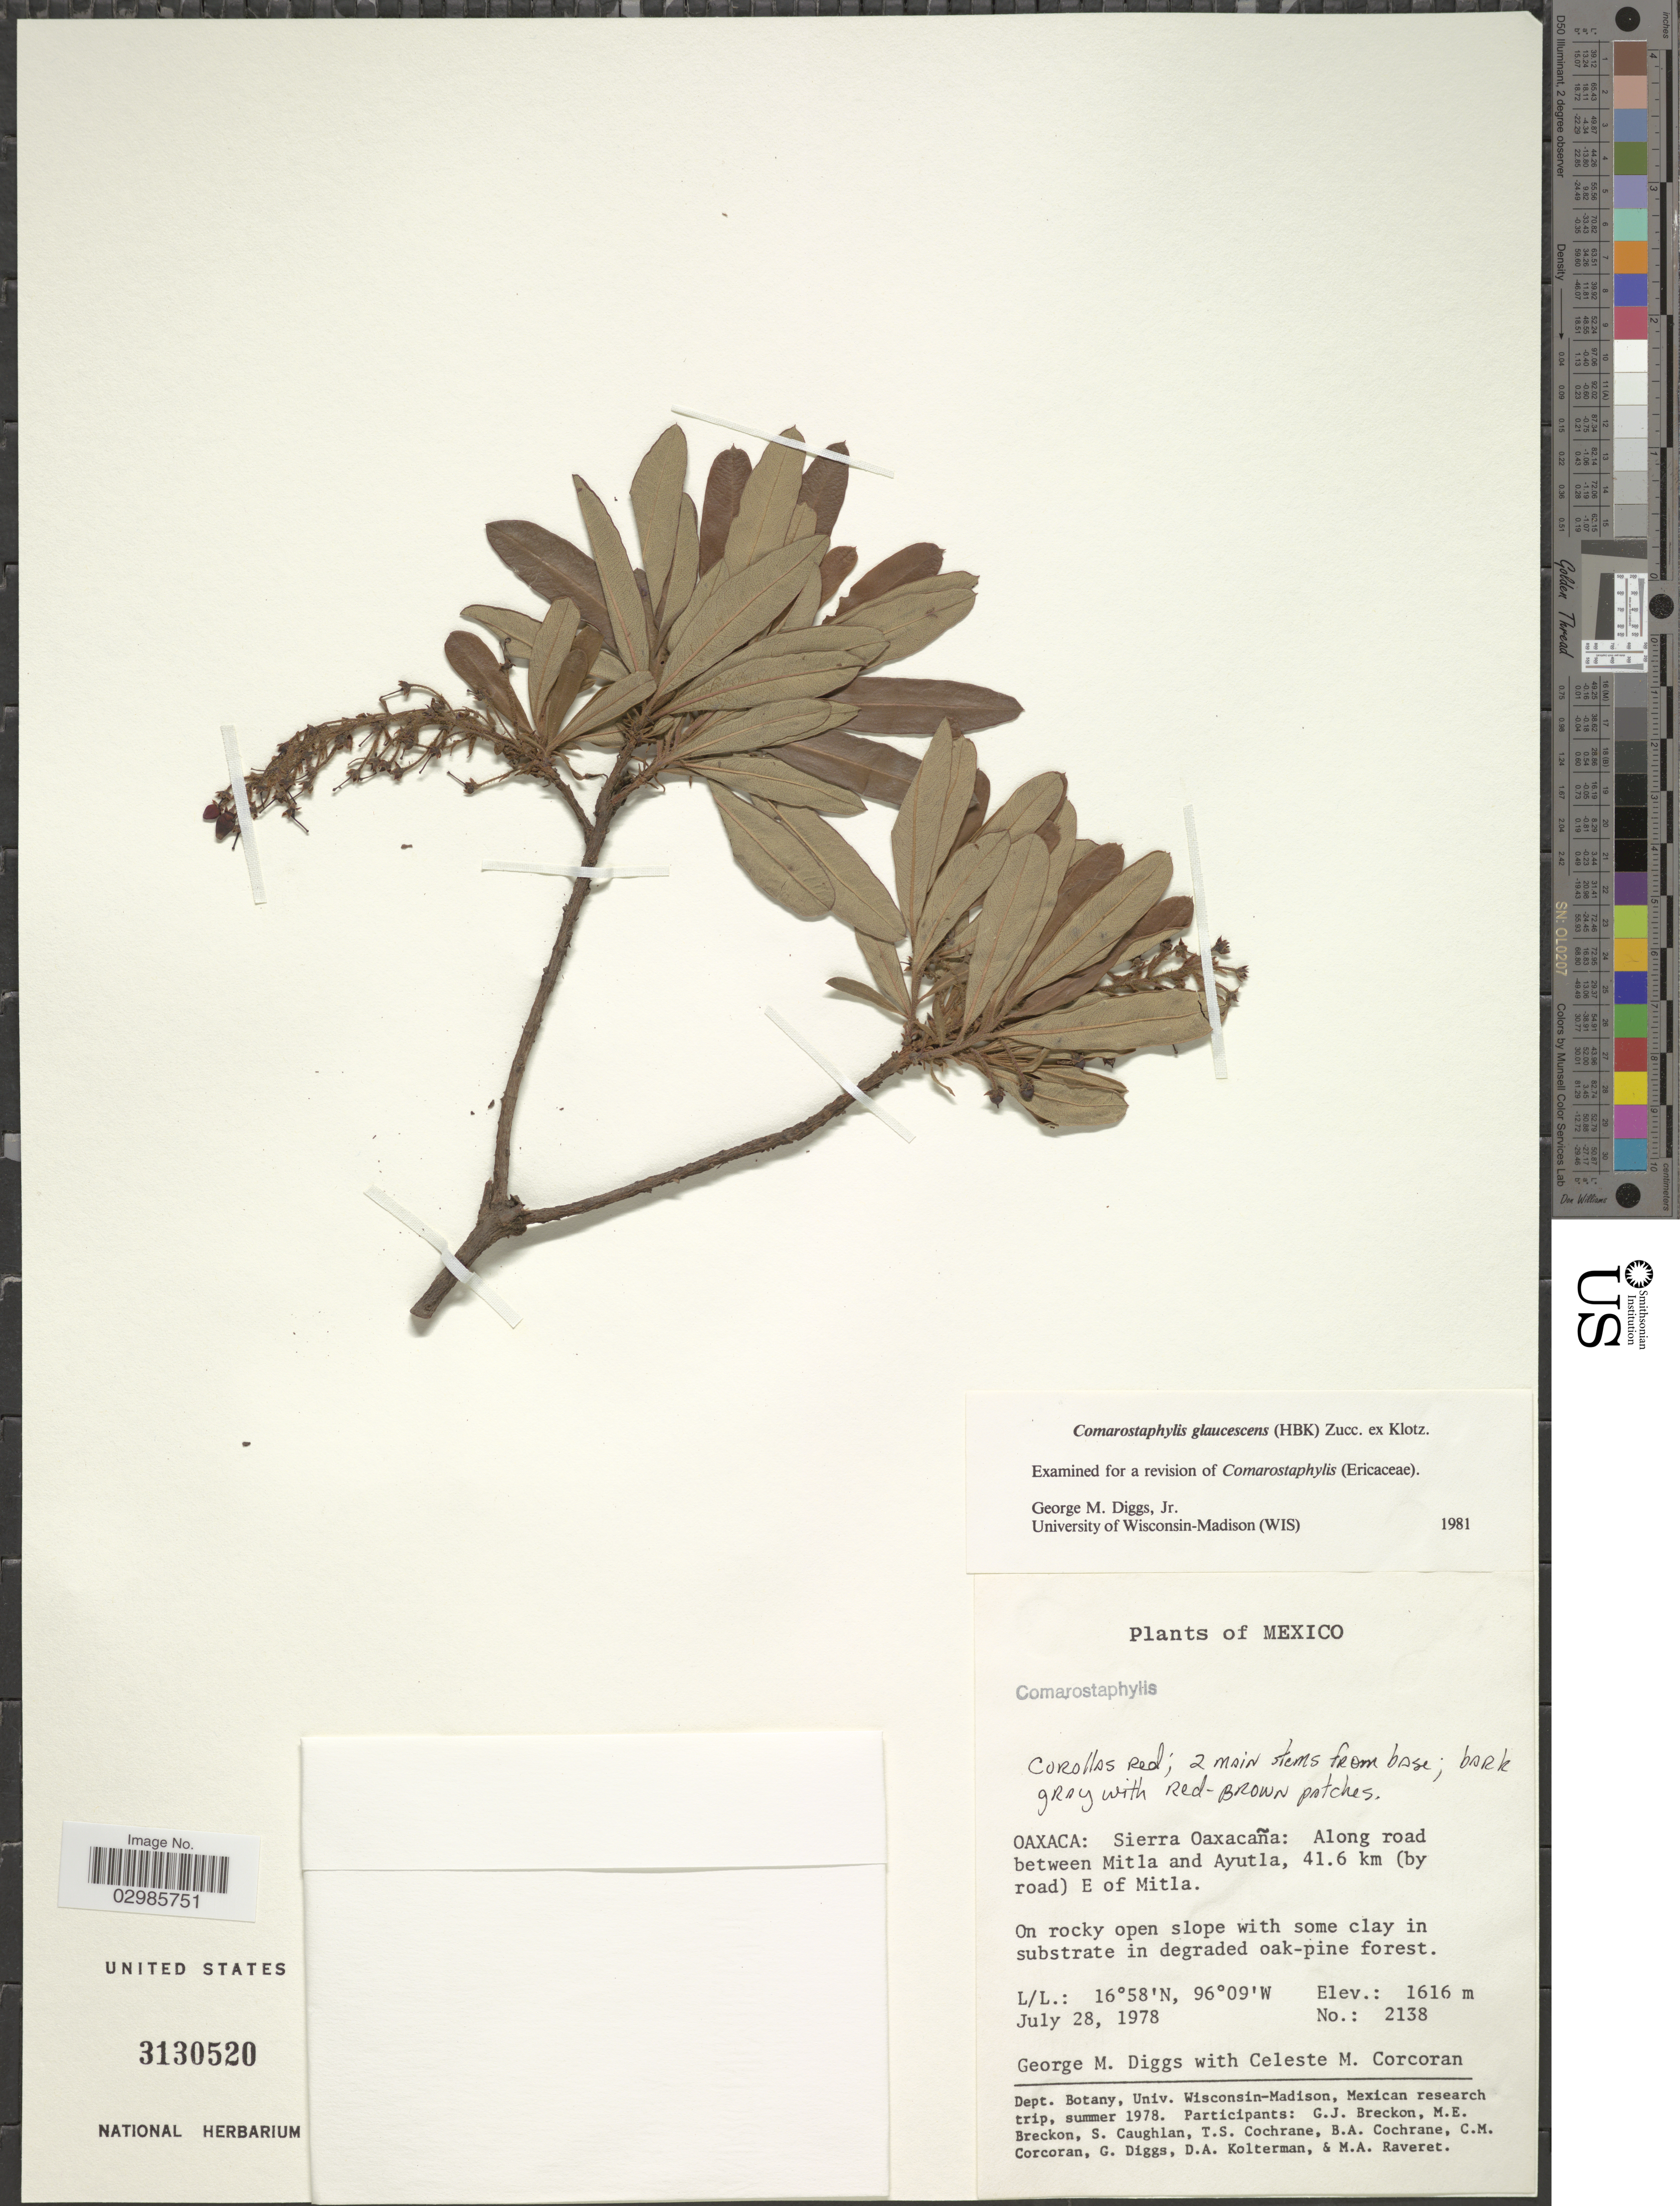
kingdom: Plantae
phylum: Tracheophyta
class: Magnoliopsida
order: Ericales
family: Ericaceae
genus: Comarostaphylis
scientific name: Comarostaphylis glaucescens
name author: (Kunth) Zucc. ex Klotzsch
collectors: G. Diggs & C. Corcoran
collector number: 2138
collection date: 1978-07-28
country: Mexico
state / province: Oaxaca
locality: Sierra Oaxacaña: Along road between Mitla and Ayutla, 41.6 km (by road) E of Mitla.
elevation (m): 1616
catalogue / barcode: US 3130520